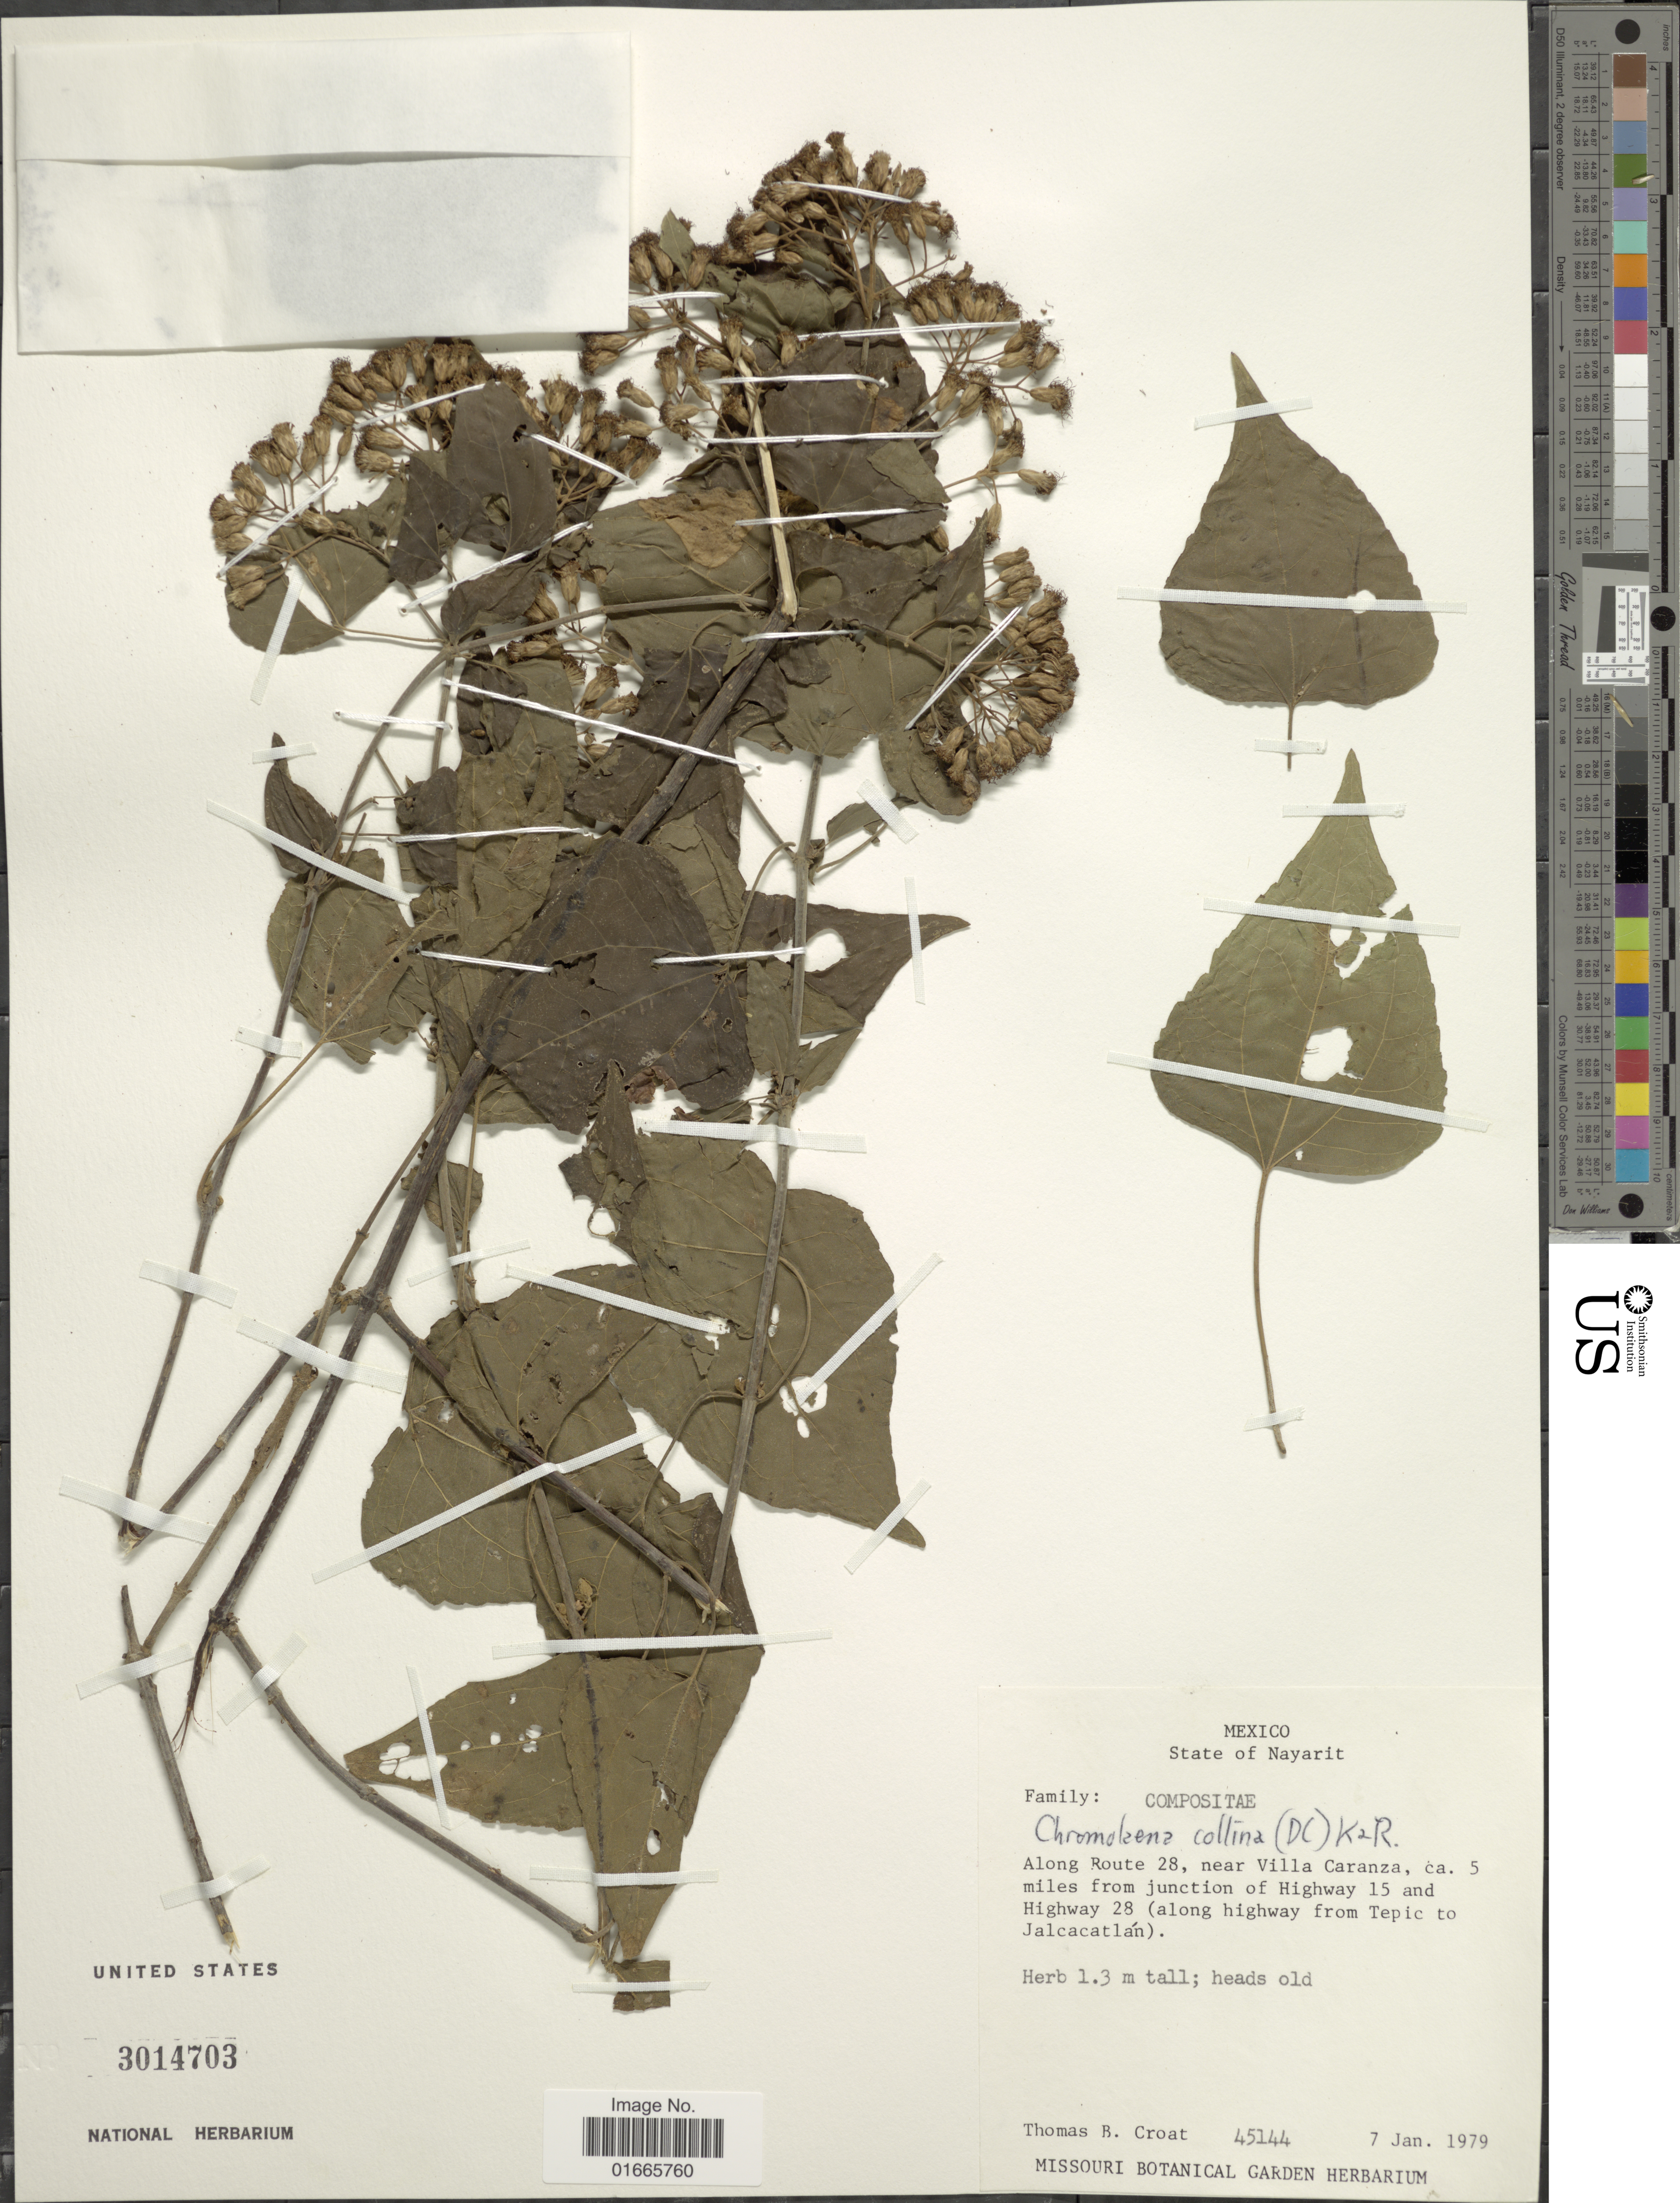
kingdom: Plantae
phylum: Tracheophyta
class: Magnoliopsida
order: Asterales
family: Asteraceae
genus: Chromolaena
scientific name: Chromolaena collina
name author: (DC.) R.M. King & H. Rob.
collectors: T. B. Croat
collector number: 45144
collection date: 1979-01-07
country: Mexico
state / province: Nayarit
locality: Along Route 28, near Villa Caranza, ca. 5 miles from junction of Highway 15 and Highway 28 (along highway from Tepix to Jalcacatlán.).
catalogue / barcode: US 314703